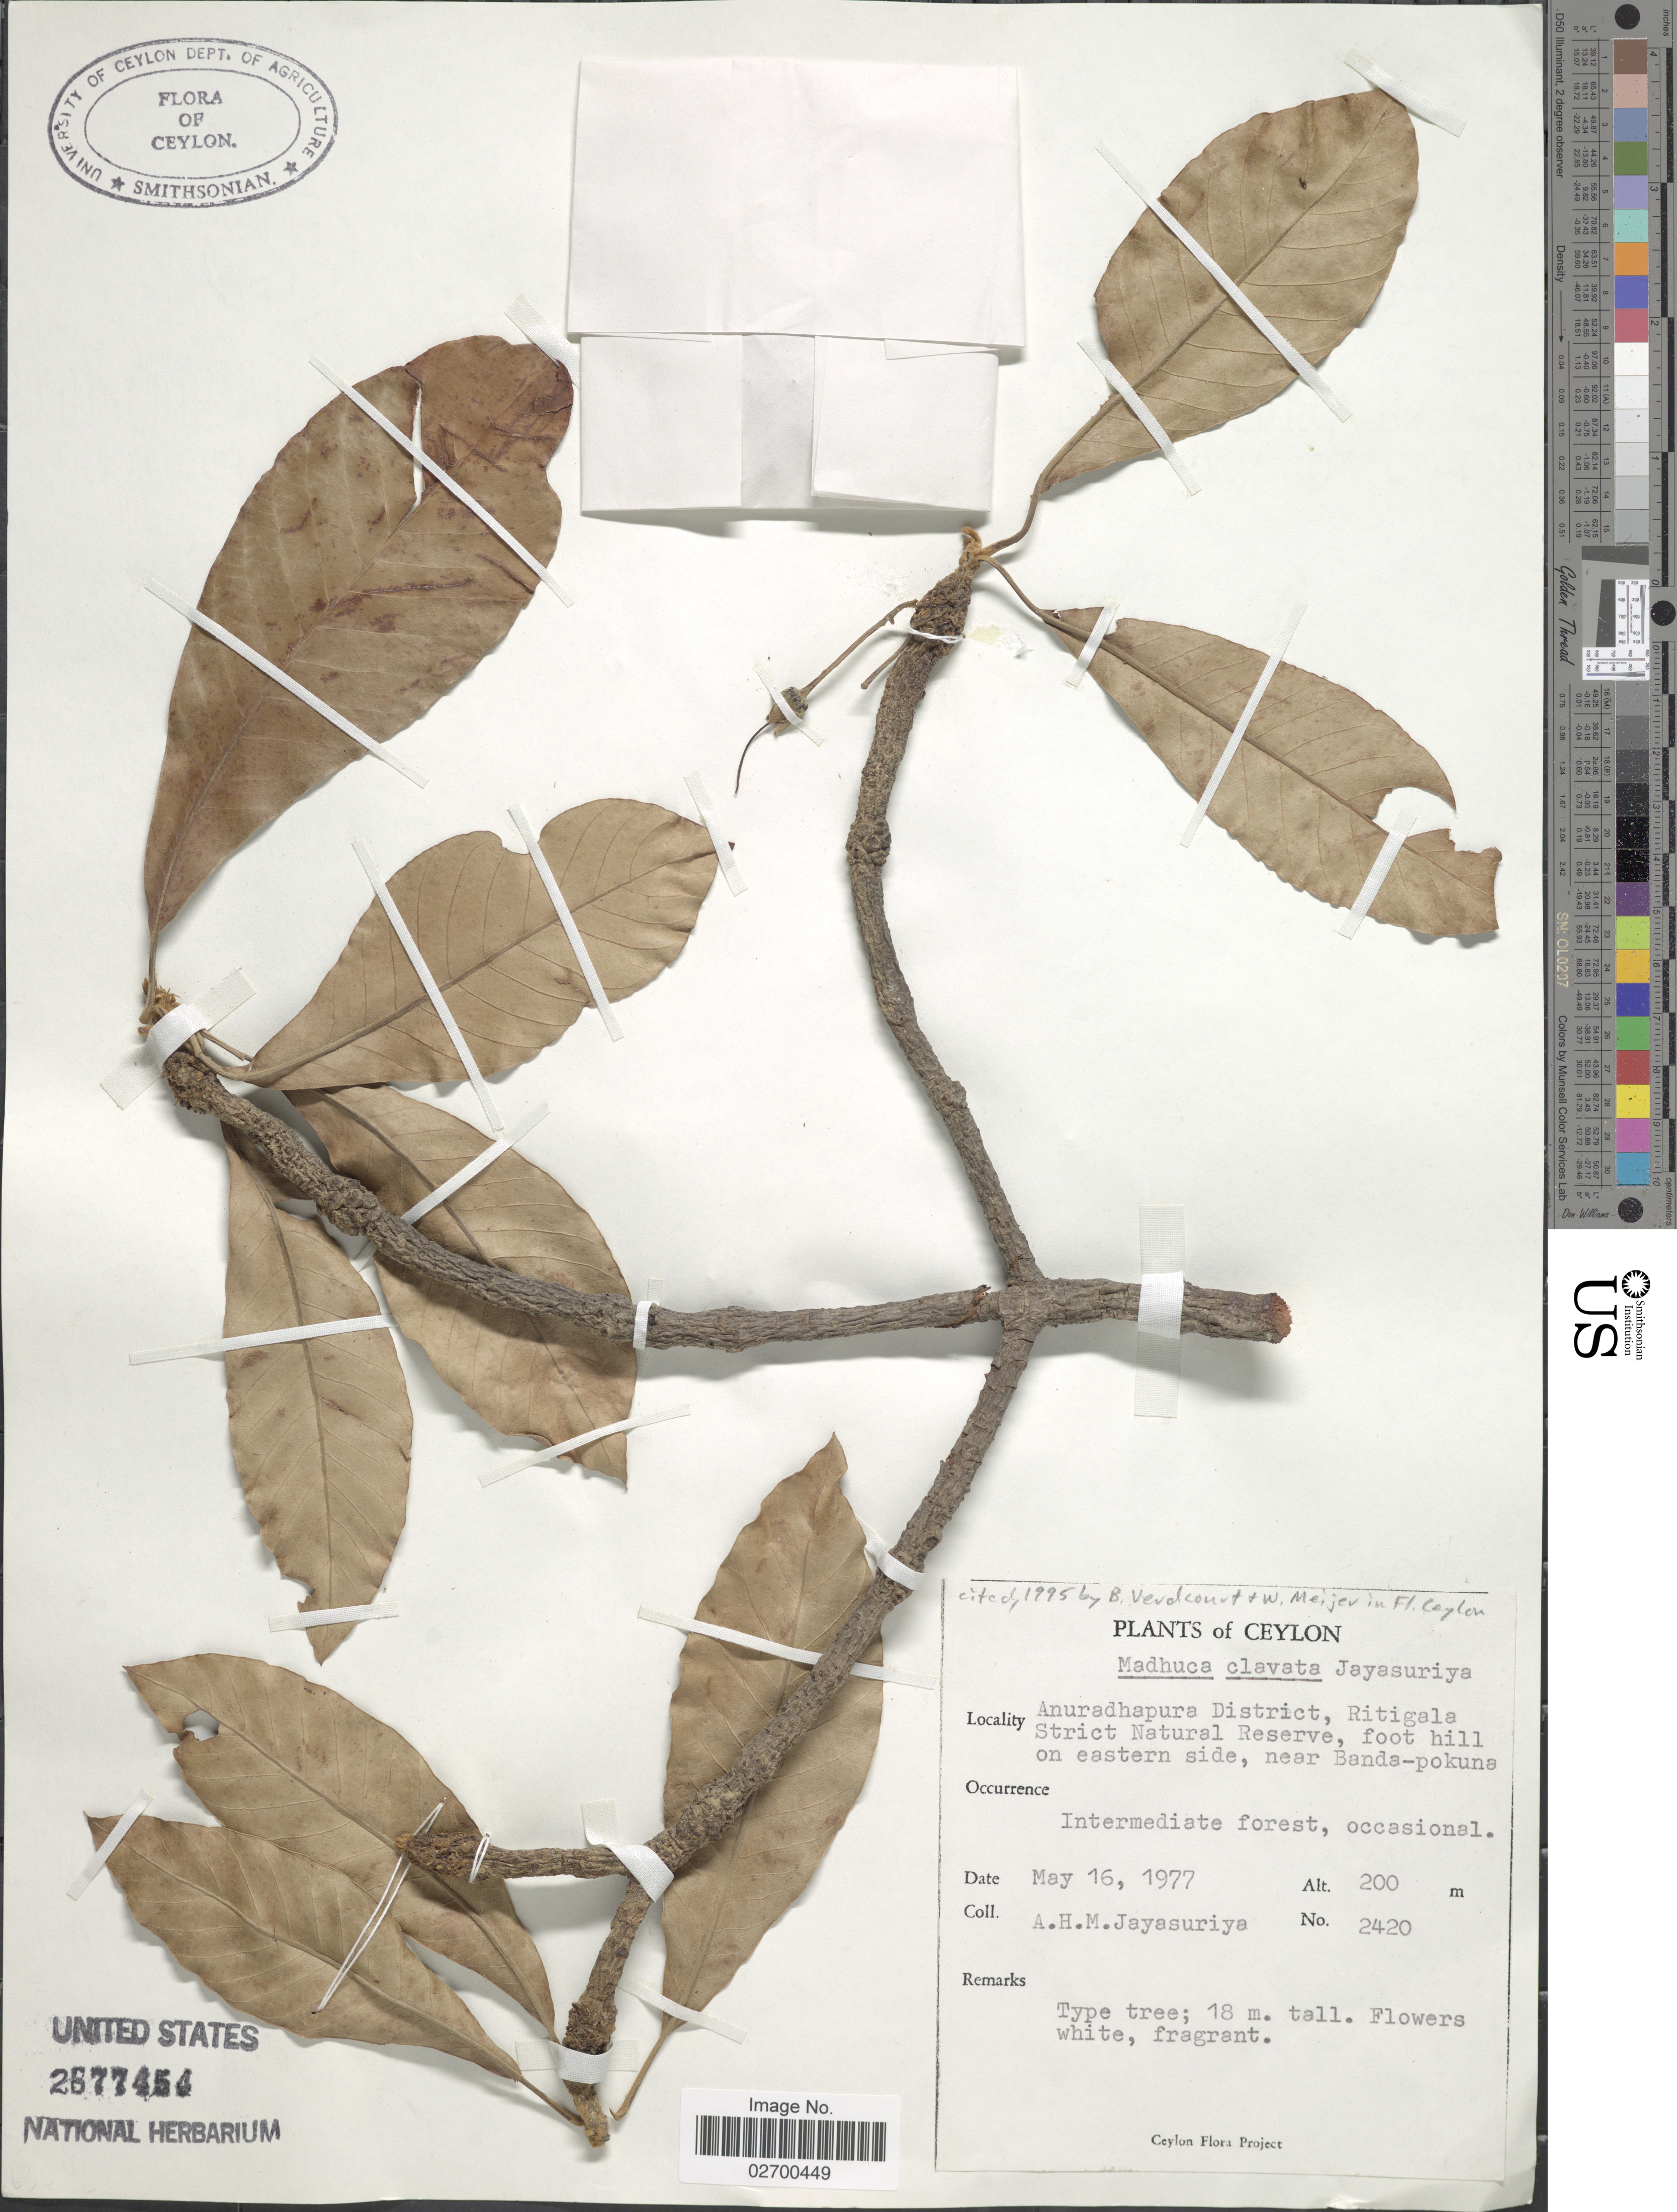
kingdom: Plantae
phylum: Tracheophyta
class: Magnoliopsida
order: Ericales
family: Sapotaceae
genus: Madhuca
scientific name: Madhuca clavata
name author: Jayas.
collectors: A. H. Jayasuriya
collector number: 2420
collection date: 1977-05-16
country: Sri Lanka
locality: Ceylon. Anuradhapura District, Ritigala Strict Natural Reserve, foot hill on eastern side, near Banda-pokuna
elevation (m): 200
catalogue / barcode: US 2877454